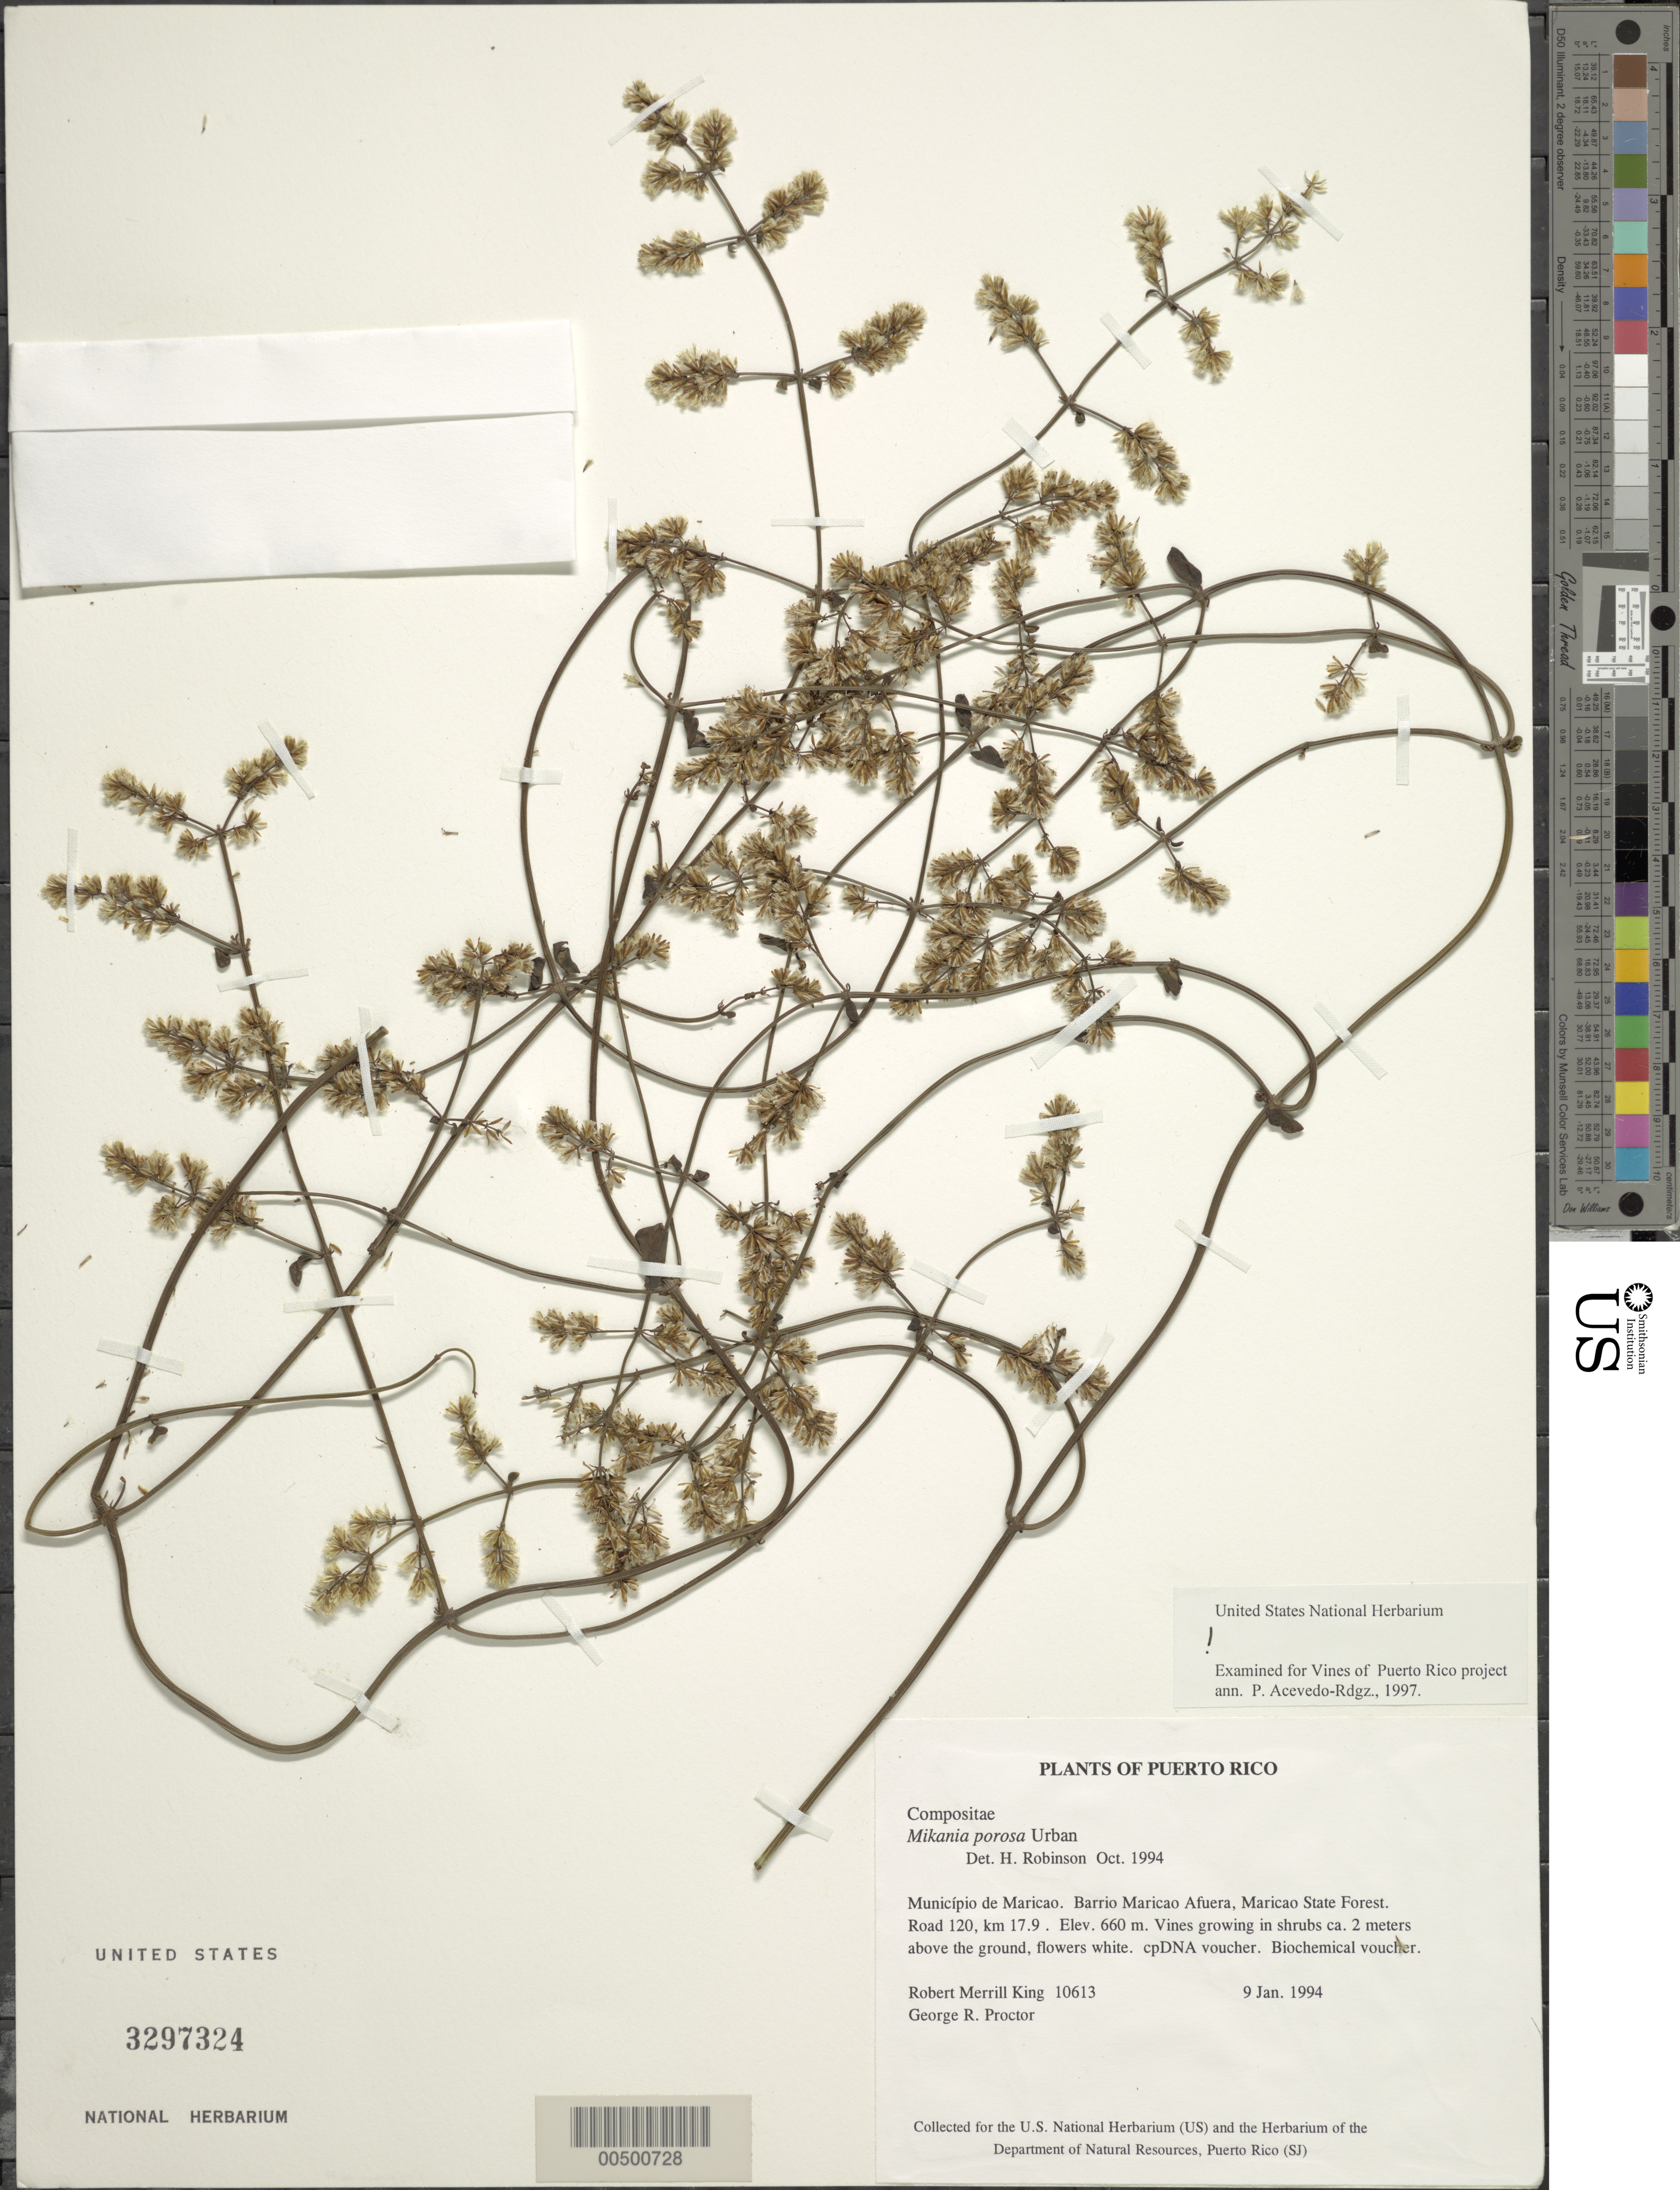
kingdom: Plantae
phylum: Tracheophyta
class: Magnoliopsida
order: Asterales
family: Asteraceae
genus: Mikania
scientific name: Mikania porosa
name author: Urb.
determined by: Robinson, Harold E., (US)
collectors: R. M. King & G. Proctor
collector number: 10613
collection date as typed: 09 Jan 1994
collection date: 1994-01-09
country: Puerto Rico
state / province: Maricao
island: Greater Antilles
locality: Barrio Maricao Afuera, Maricao State Forest. Road 120, km 17.9, Maricao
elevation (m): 660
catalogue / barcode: US 3297324